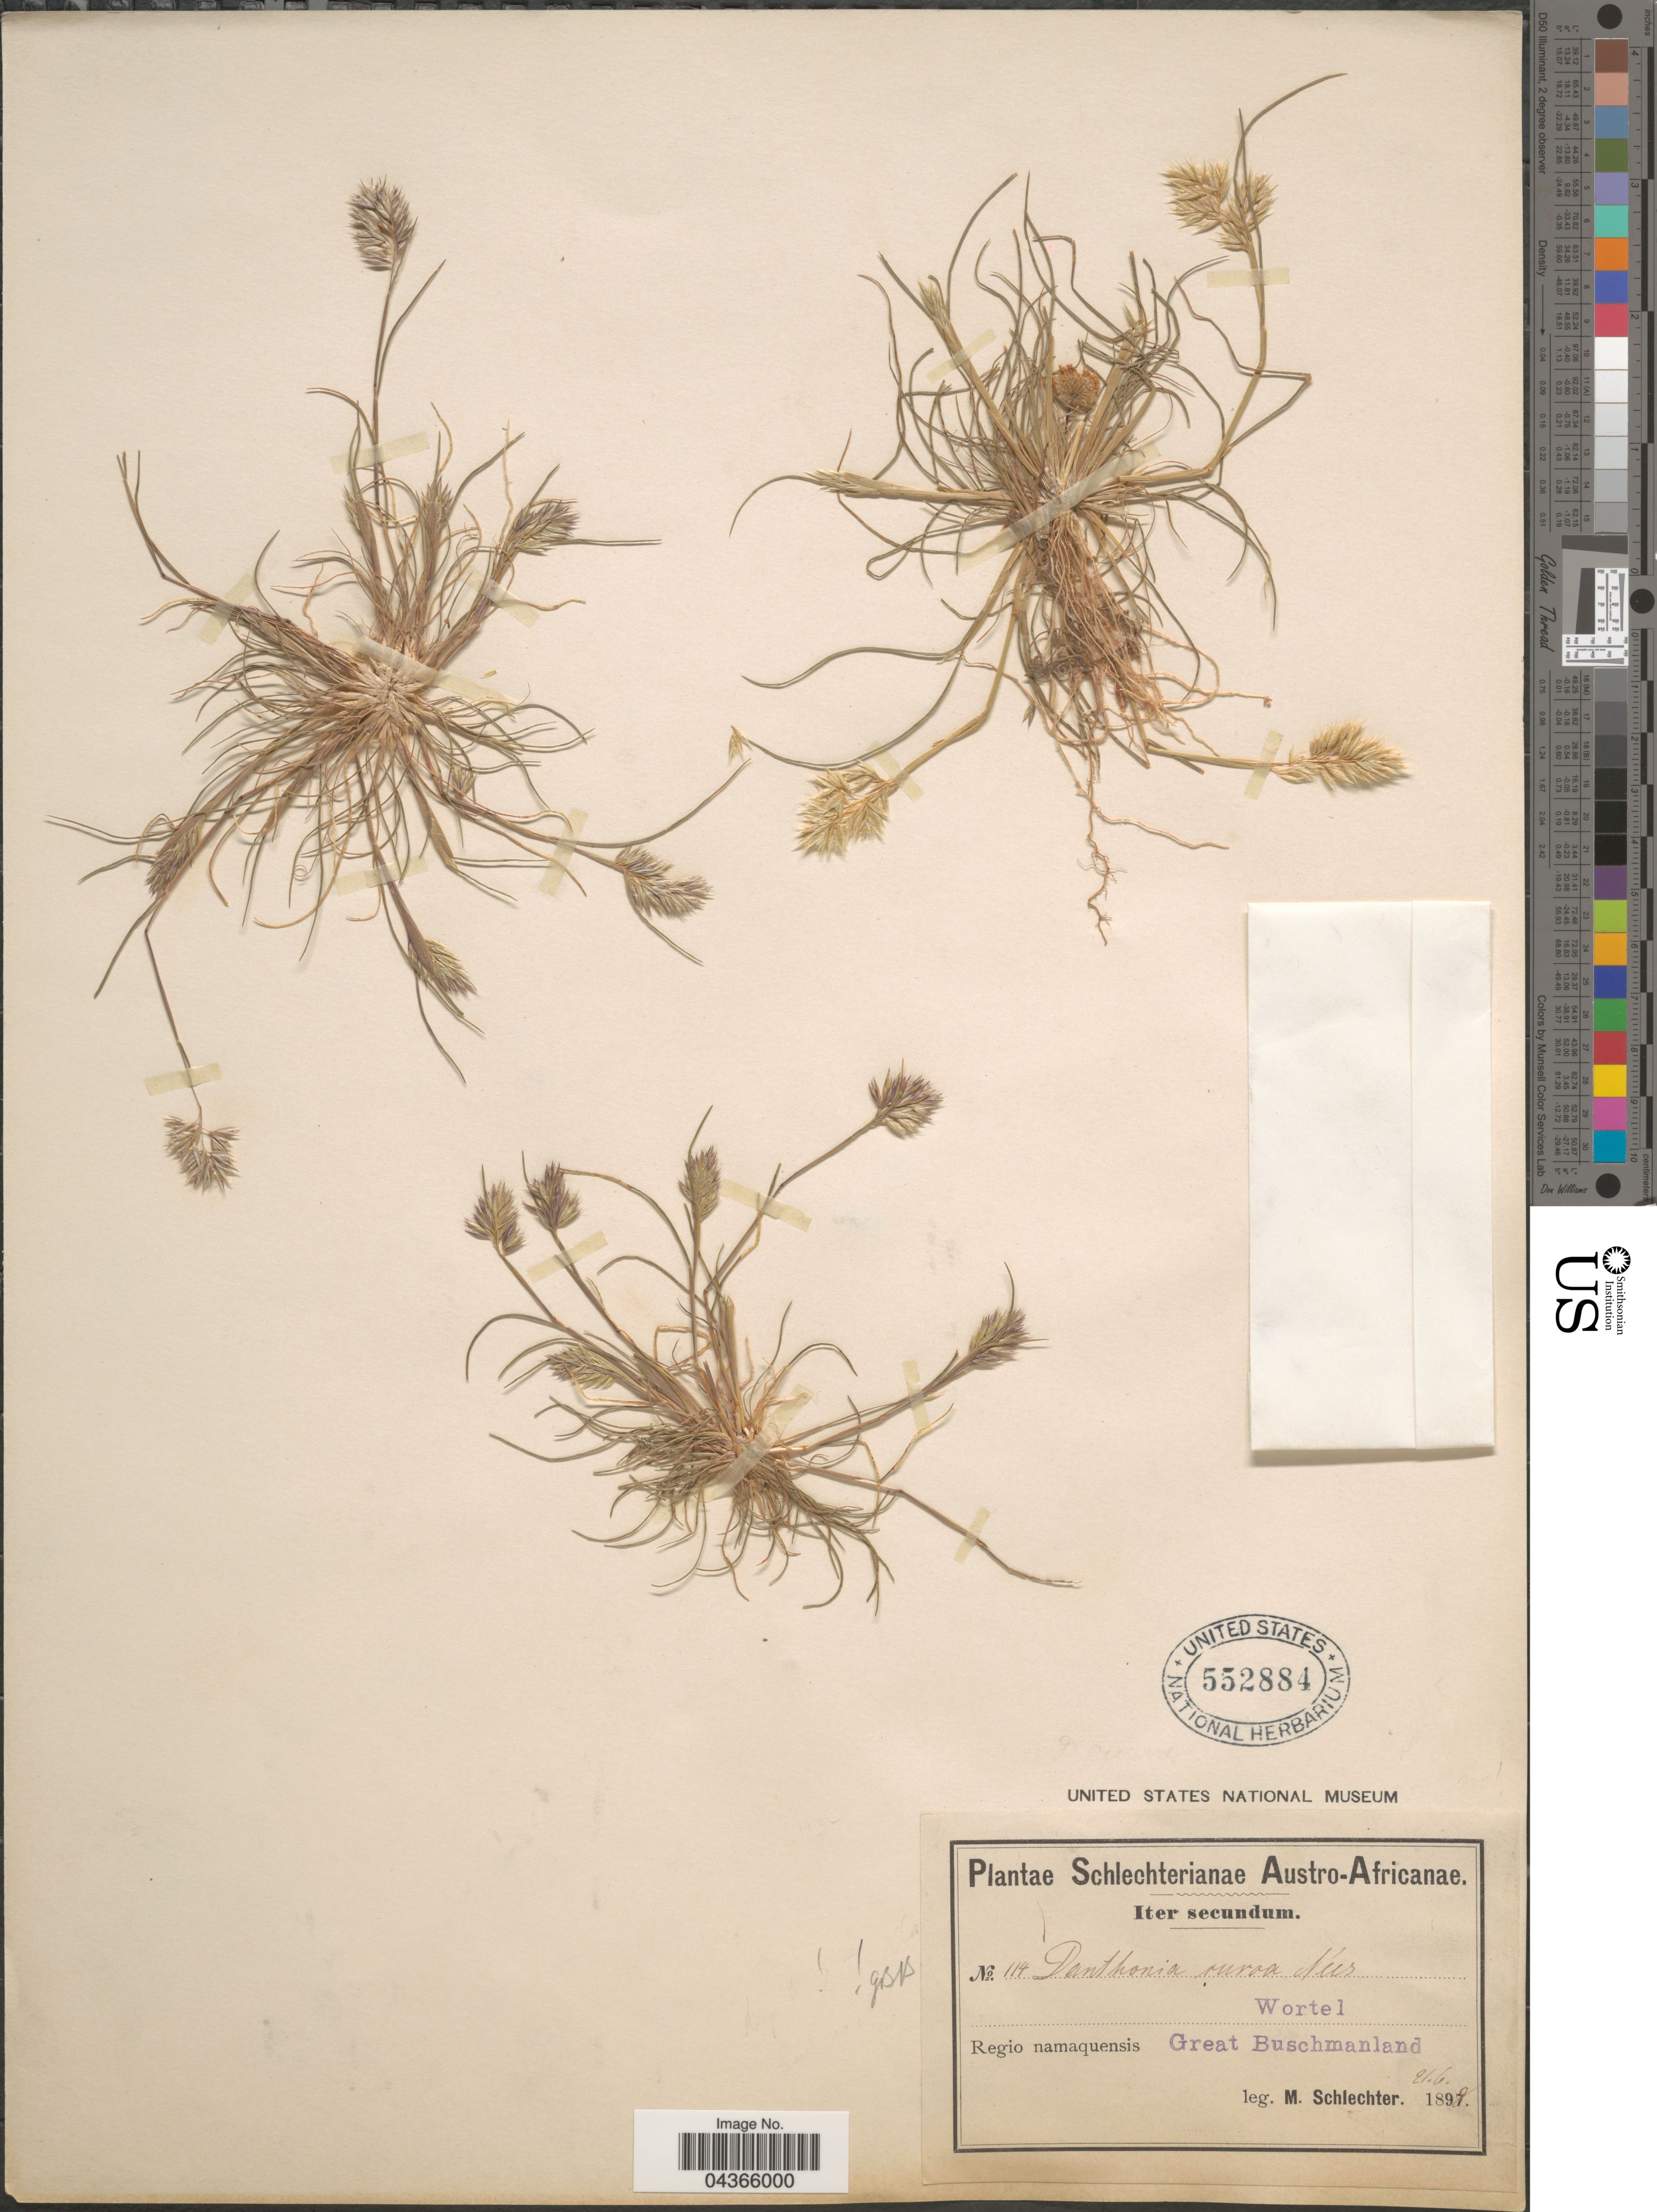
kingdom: Plantae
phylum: Tracheophyta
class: Liliopsida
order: Poales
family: Poaceae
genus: Tribolium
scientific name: Tribolium curvum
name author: (Nees) Verboom & H.P. Linder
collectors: M. Schlechter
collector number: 114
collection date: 1898-06-21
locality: Austro-Africanae. Regio namaquensis. Wortel. Great Buschmanland.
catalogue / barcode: US 552884